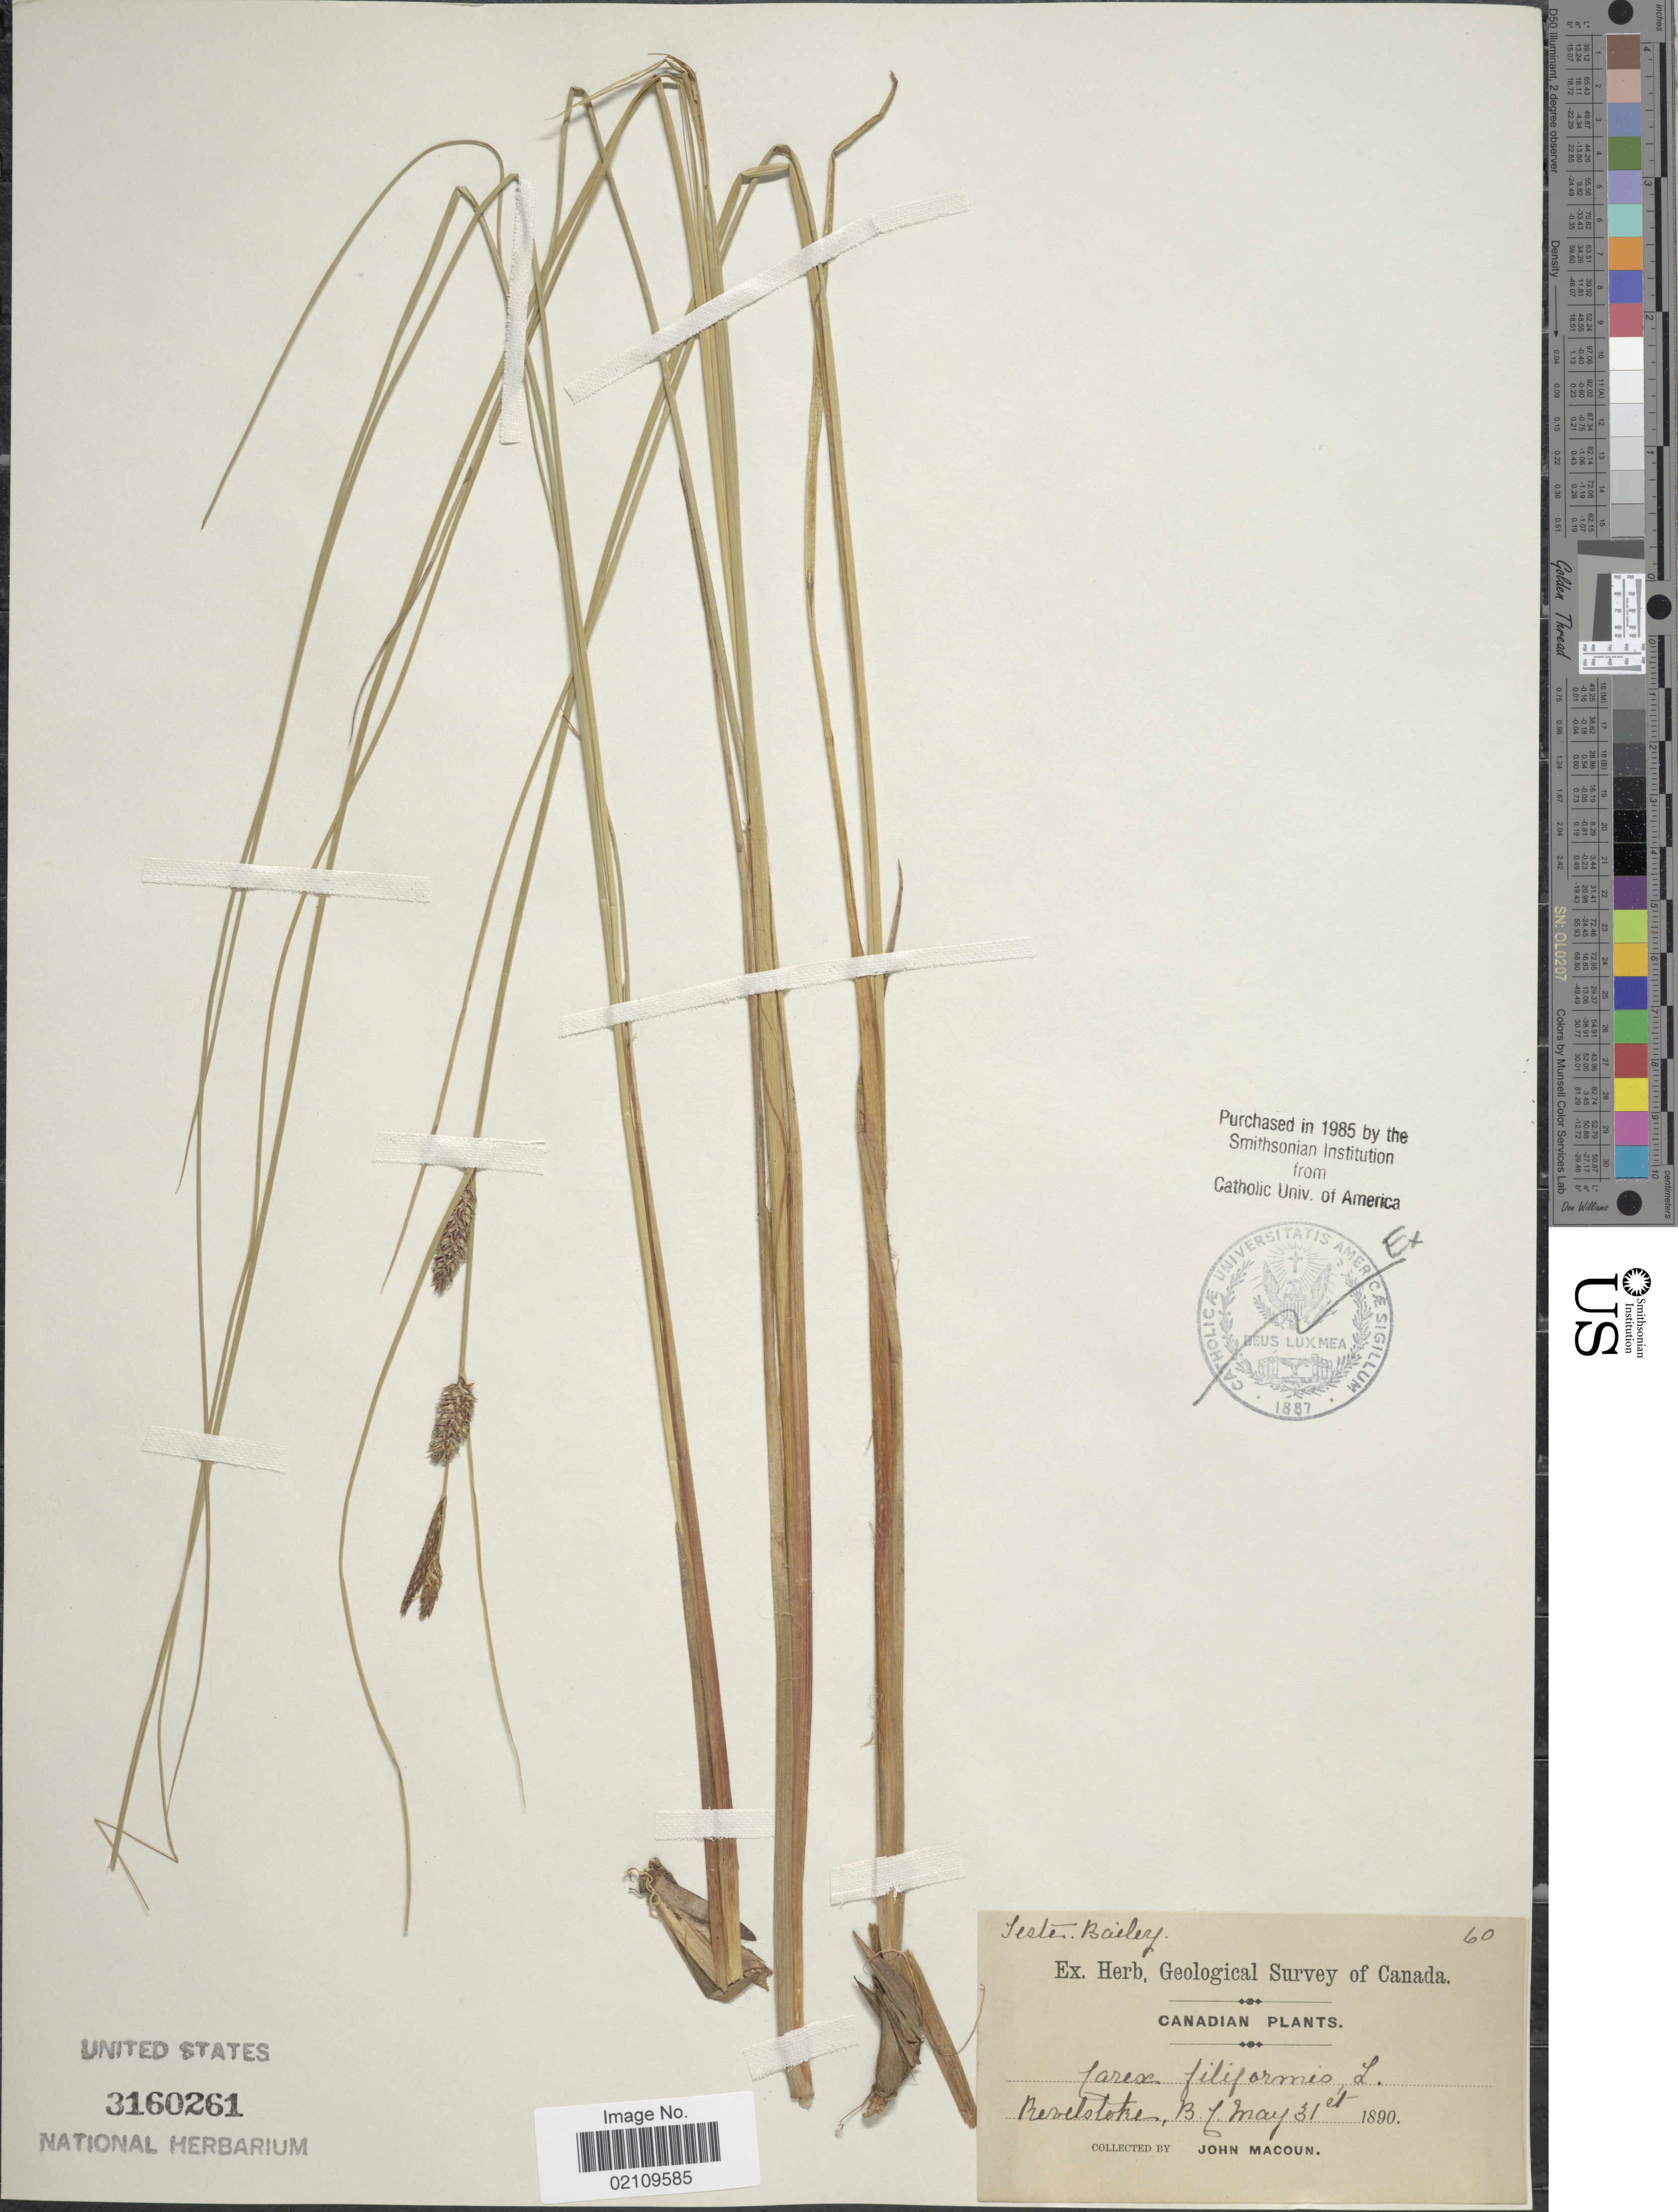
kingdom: Plantae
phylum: Tracheophyta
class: Liliopsida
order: Poales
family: Cyperaceae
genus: Carex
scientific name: Carex lasiocarpa var. americana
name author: Fernald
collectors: J. Macoun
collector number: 60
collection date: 1890-05-31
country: Canada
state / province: British Columbia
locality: Revelstoke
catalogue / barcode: US 3160261